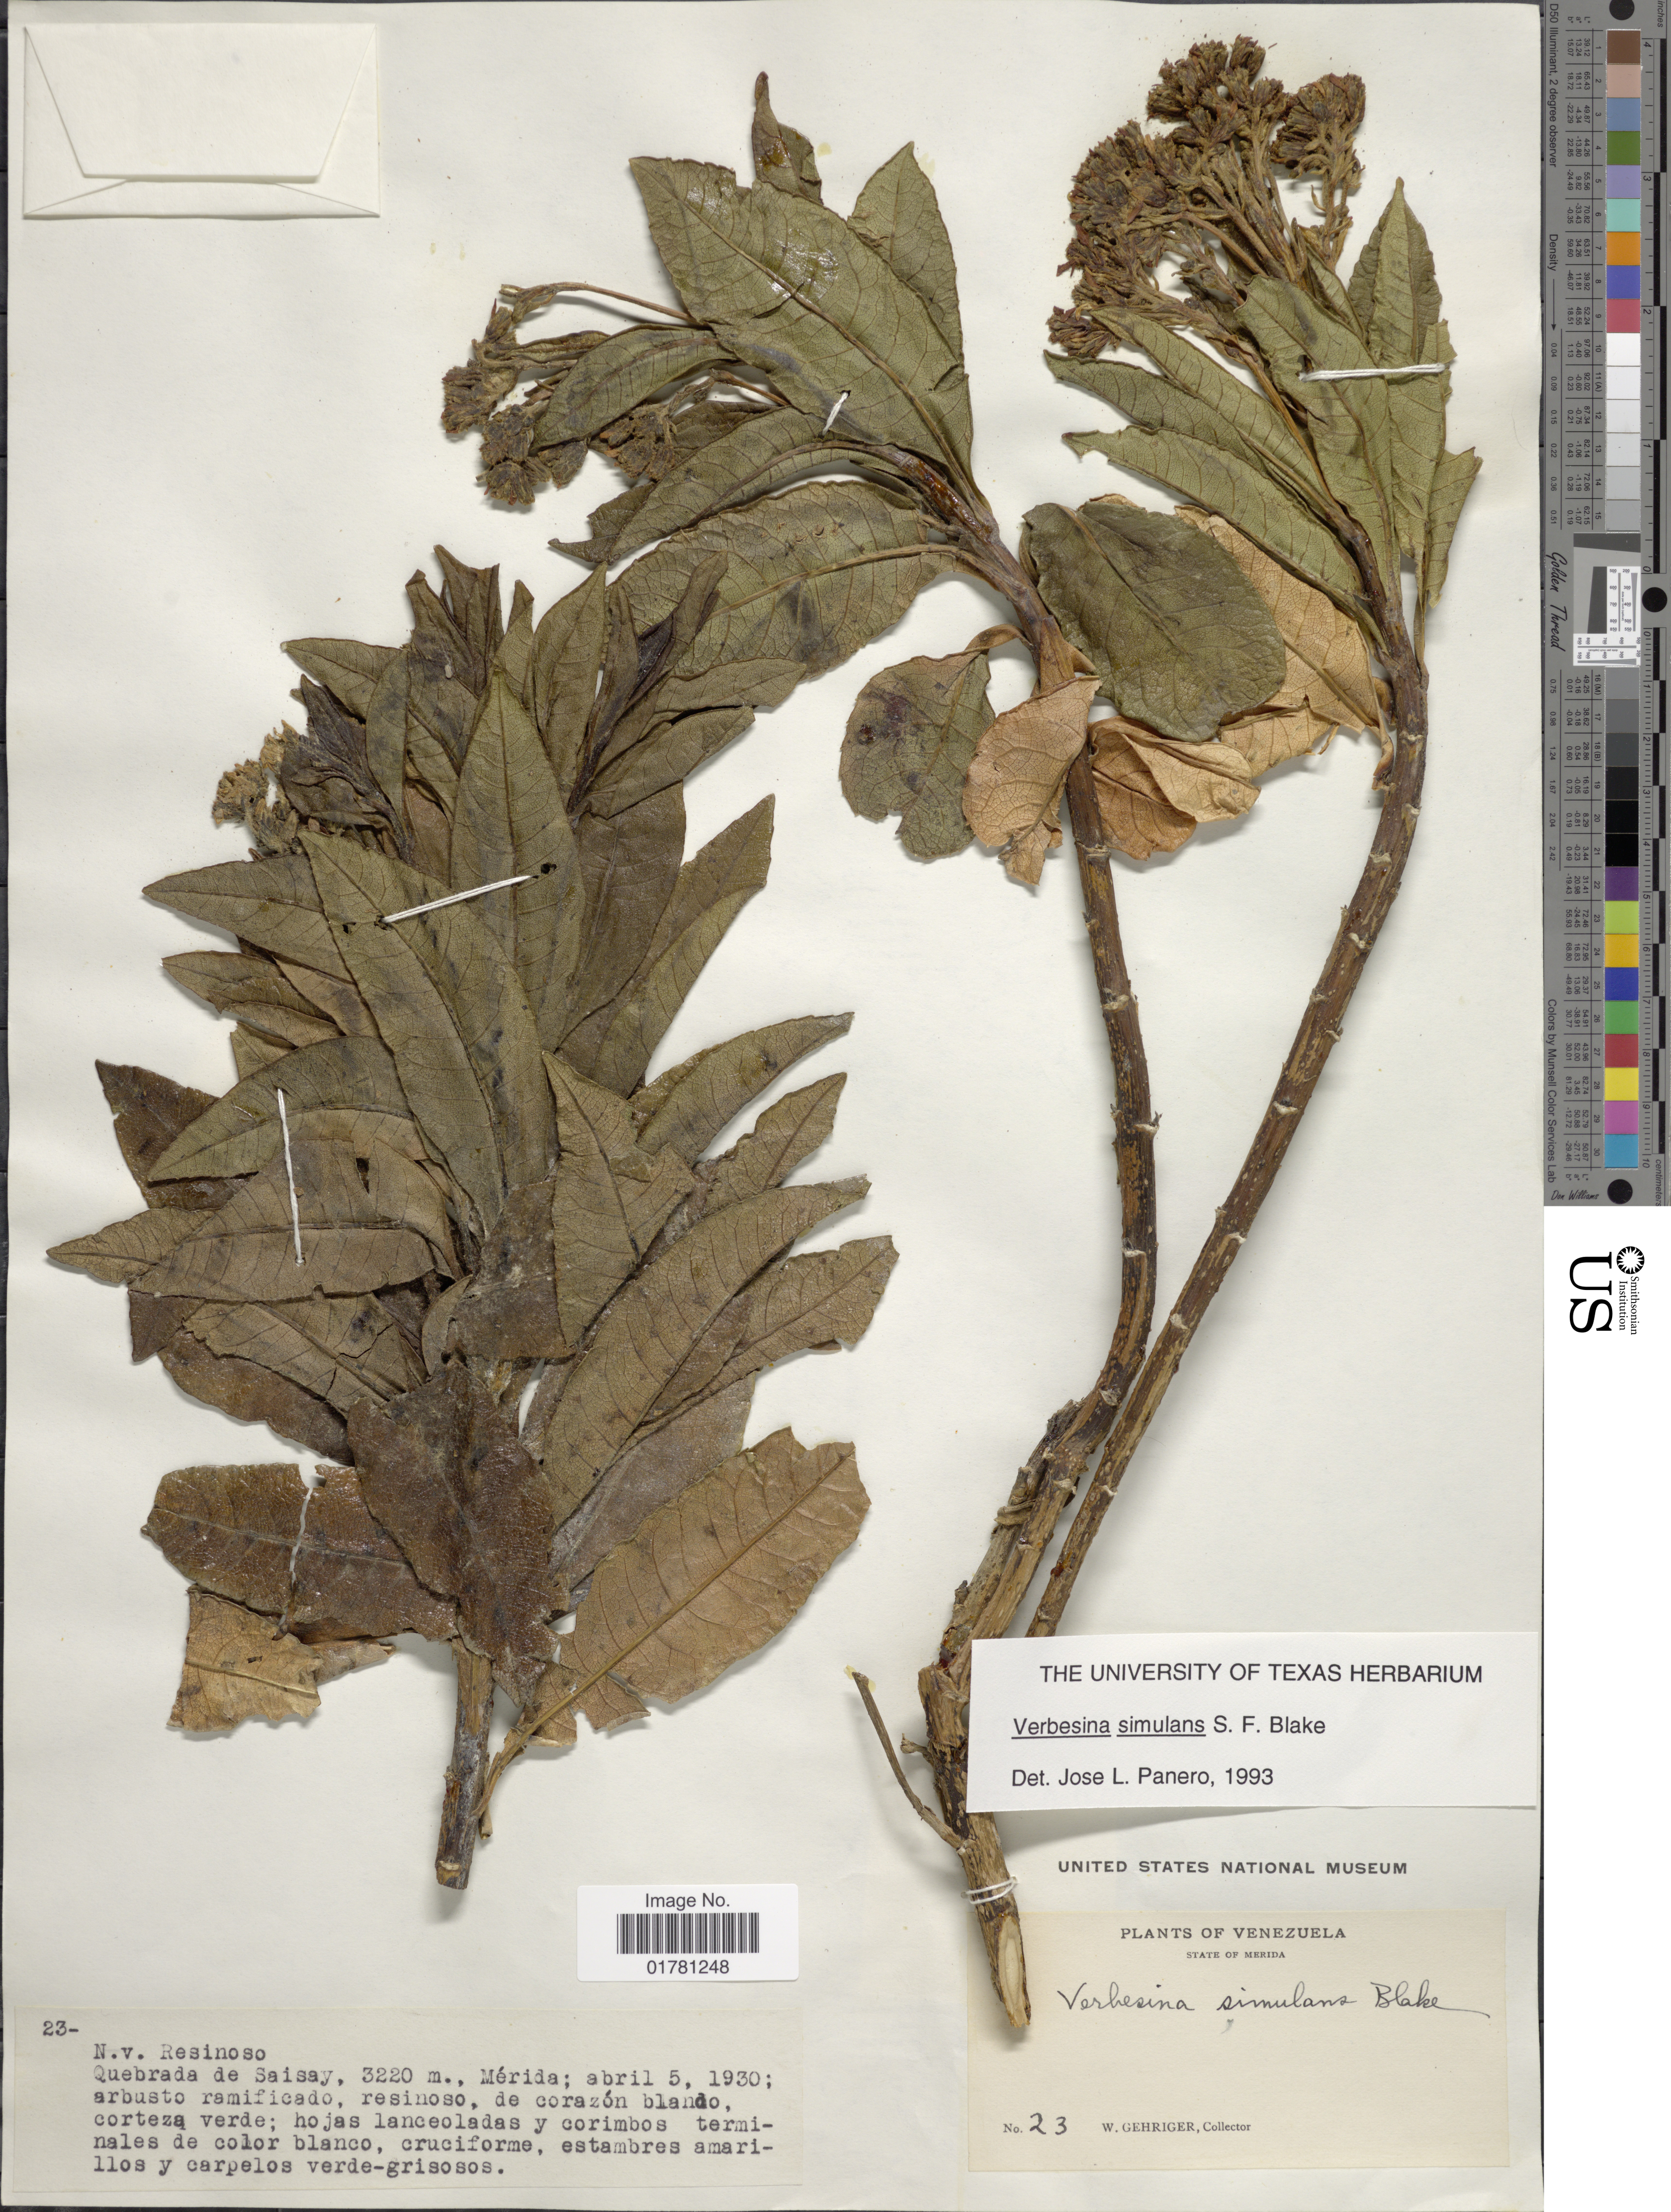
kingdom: Plantae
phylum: Tracheophyta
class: Magnoliopsida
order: Asterales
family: Asteraceae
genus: Verbesina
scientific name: Verbesina simulans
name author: S.F. Blake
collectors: W. Gehriger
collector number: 23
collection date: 1930-04-05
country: Venezuela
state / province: Mérida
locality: Quebrada de Saisay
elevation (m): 3220